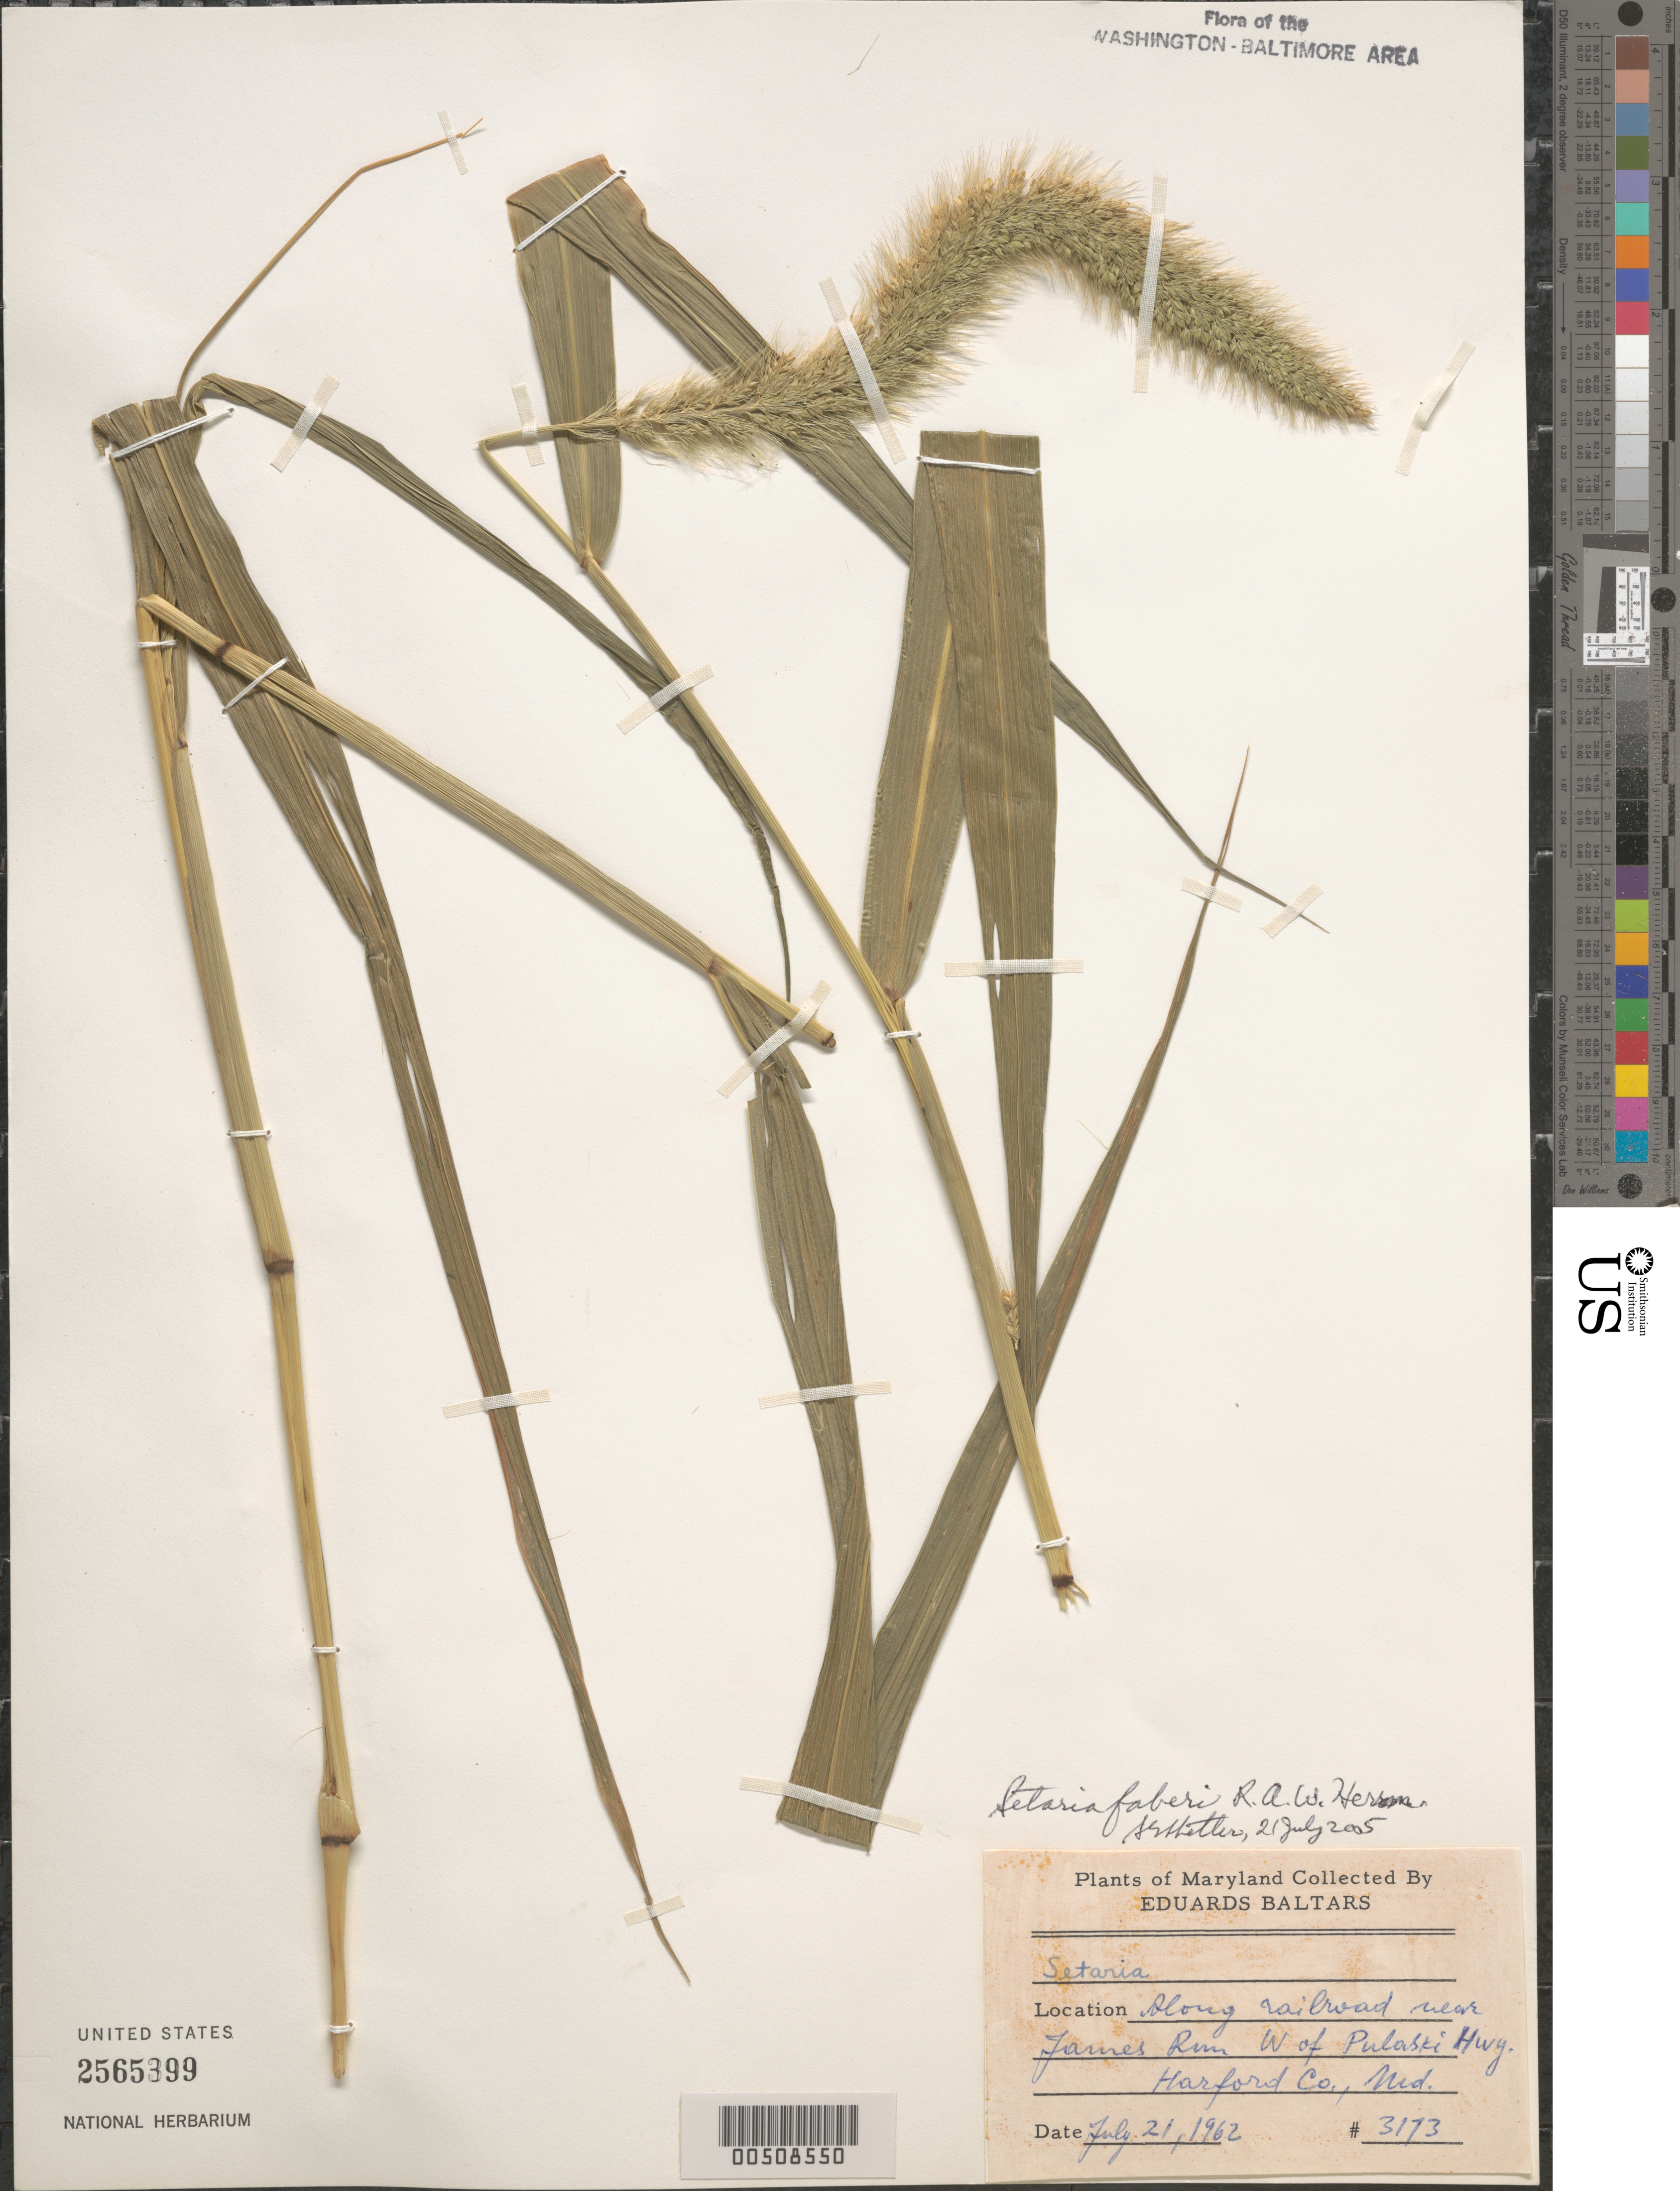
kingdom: Plantae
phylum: Tracheophyta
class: Liliopsida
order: Poales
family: Poaceae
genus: Setaria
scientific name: Setaria faberi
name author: R.A.W. Herrm.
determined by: Shetler, Stanwyn G., (US), NMNH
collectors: E. Baltars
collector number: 3173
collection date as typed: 21 Jul 1962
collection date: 1962-07-21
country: United States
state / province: Maryland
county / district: Harford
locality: W of Pulaski Hwy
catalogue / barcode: US 2565399